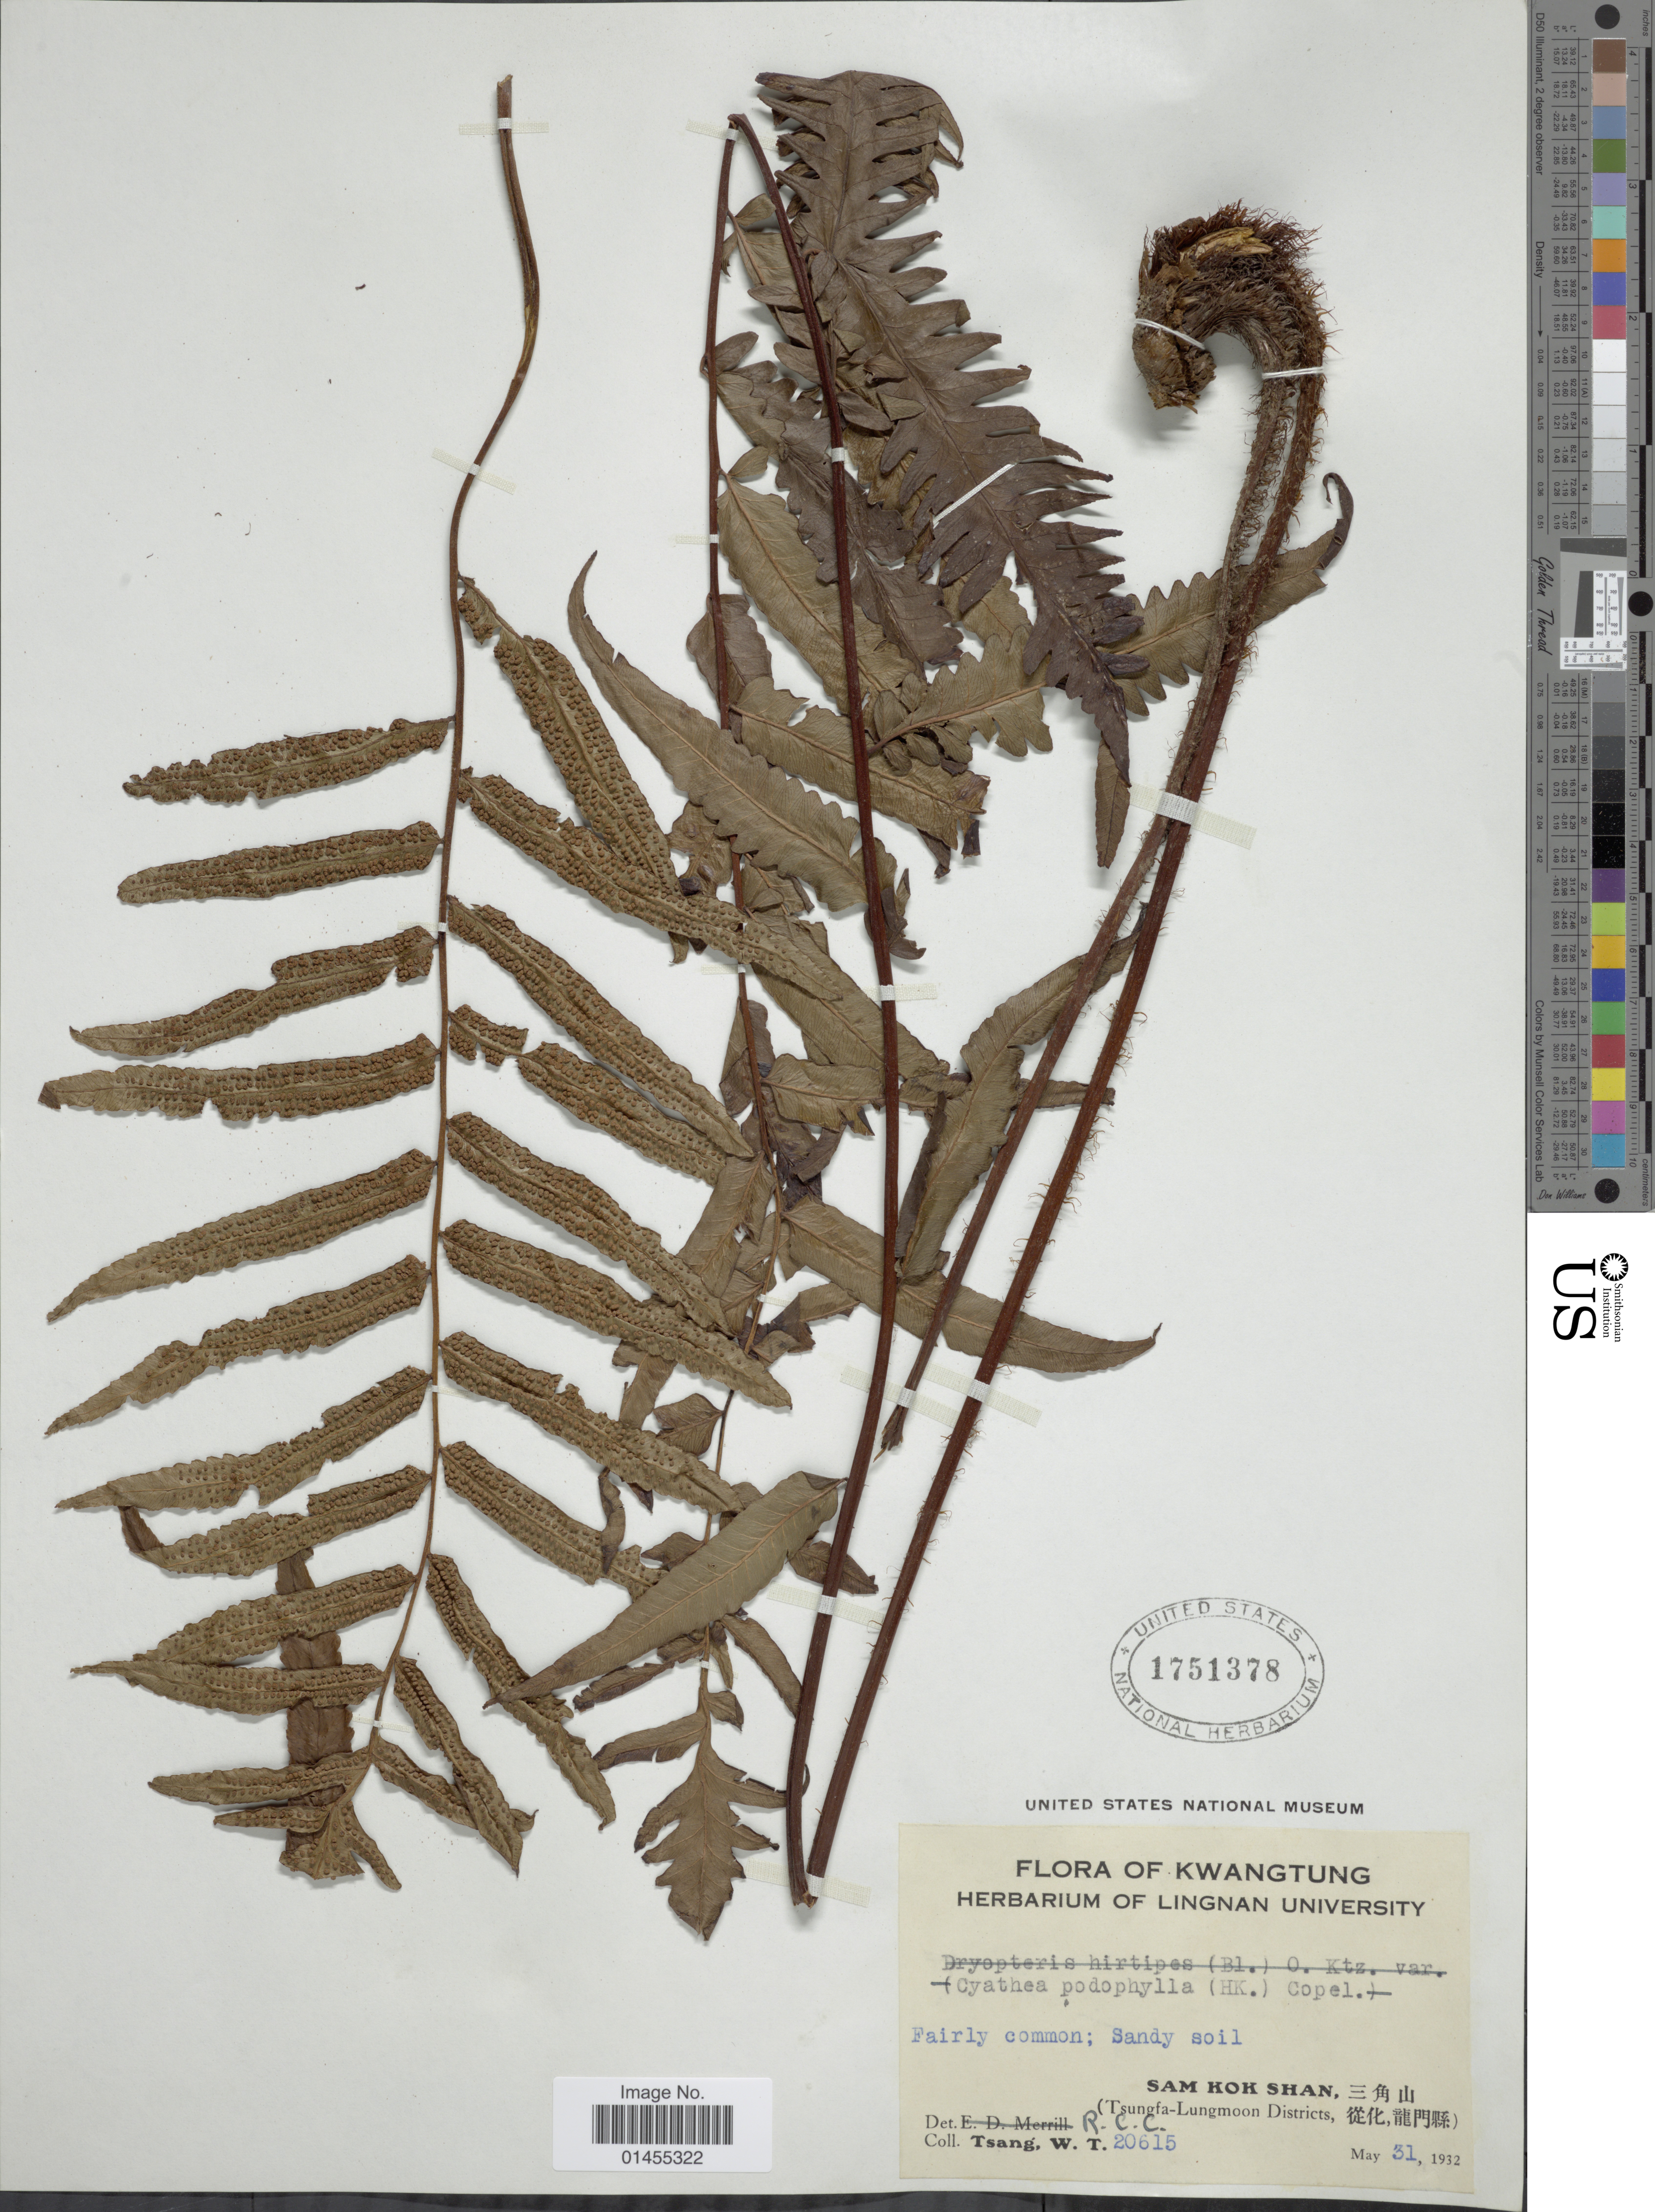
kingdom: Plantae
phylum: Tracheophyta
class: Polypodiopsida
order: Cyatheales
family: Cyatheaceae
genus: Alsophila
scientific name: Alsophila podophylla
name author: Hook.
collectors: W. T. Tsang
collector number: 20615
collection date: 1932-05-31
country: China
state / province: Guangdong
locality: Kwangtung, Sam Kok Shan, Tsungfa-Lungmoon Districts.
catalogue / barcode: US 1751378